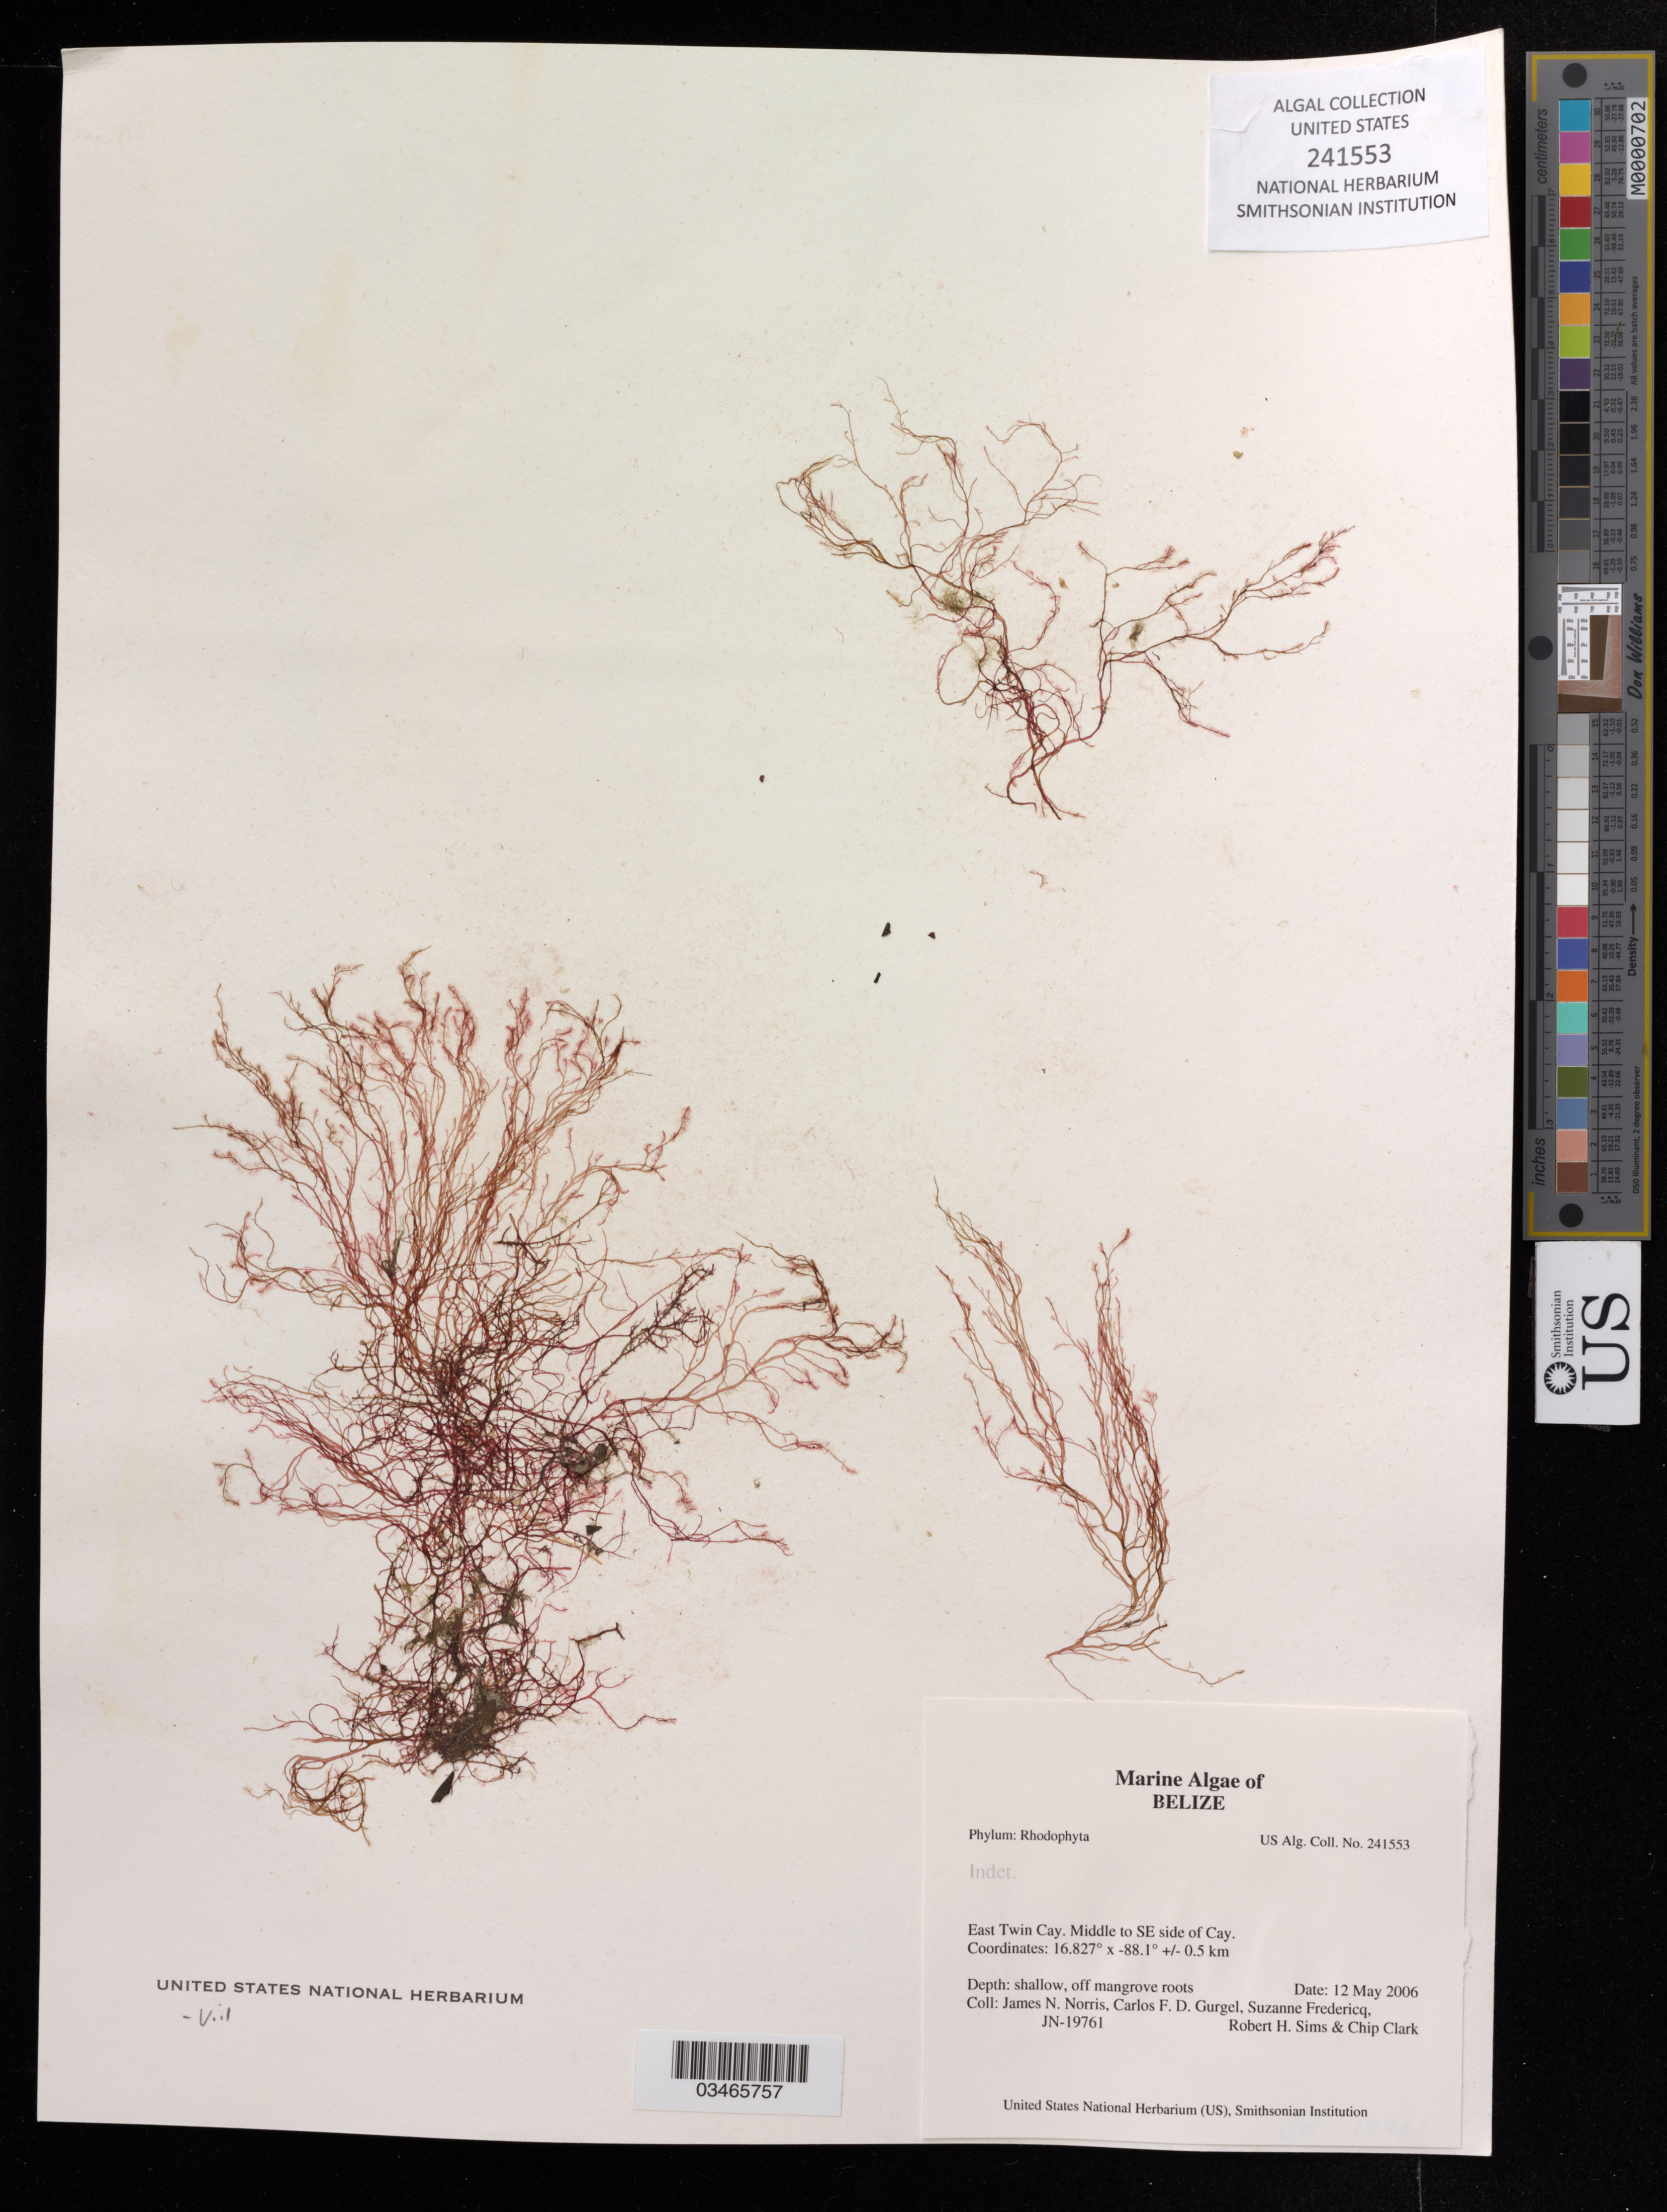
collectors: J. Norris, C. Gurgel, S. Fredericq & R. H. Sims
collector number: JN-19761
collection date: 2006-05-12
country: Belize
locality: Twin Cay, Middle to SE side of Cay.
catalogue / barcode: US 241553